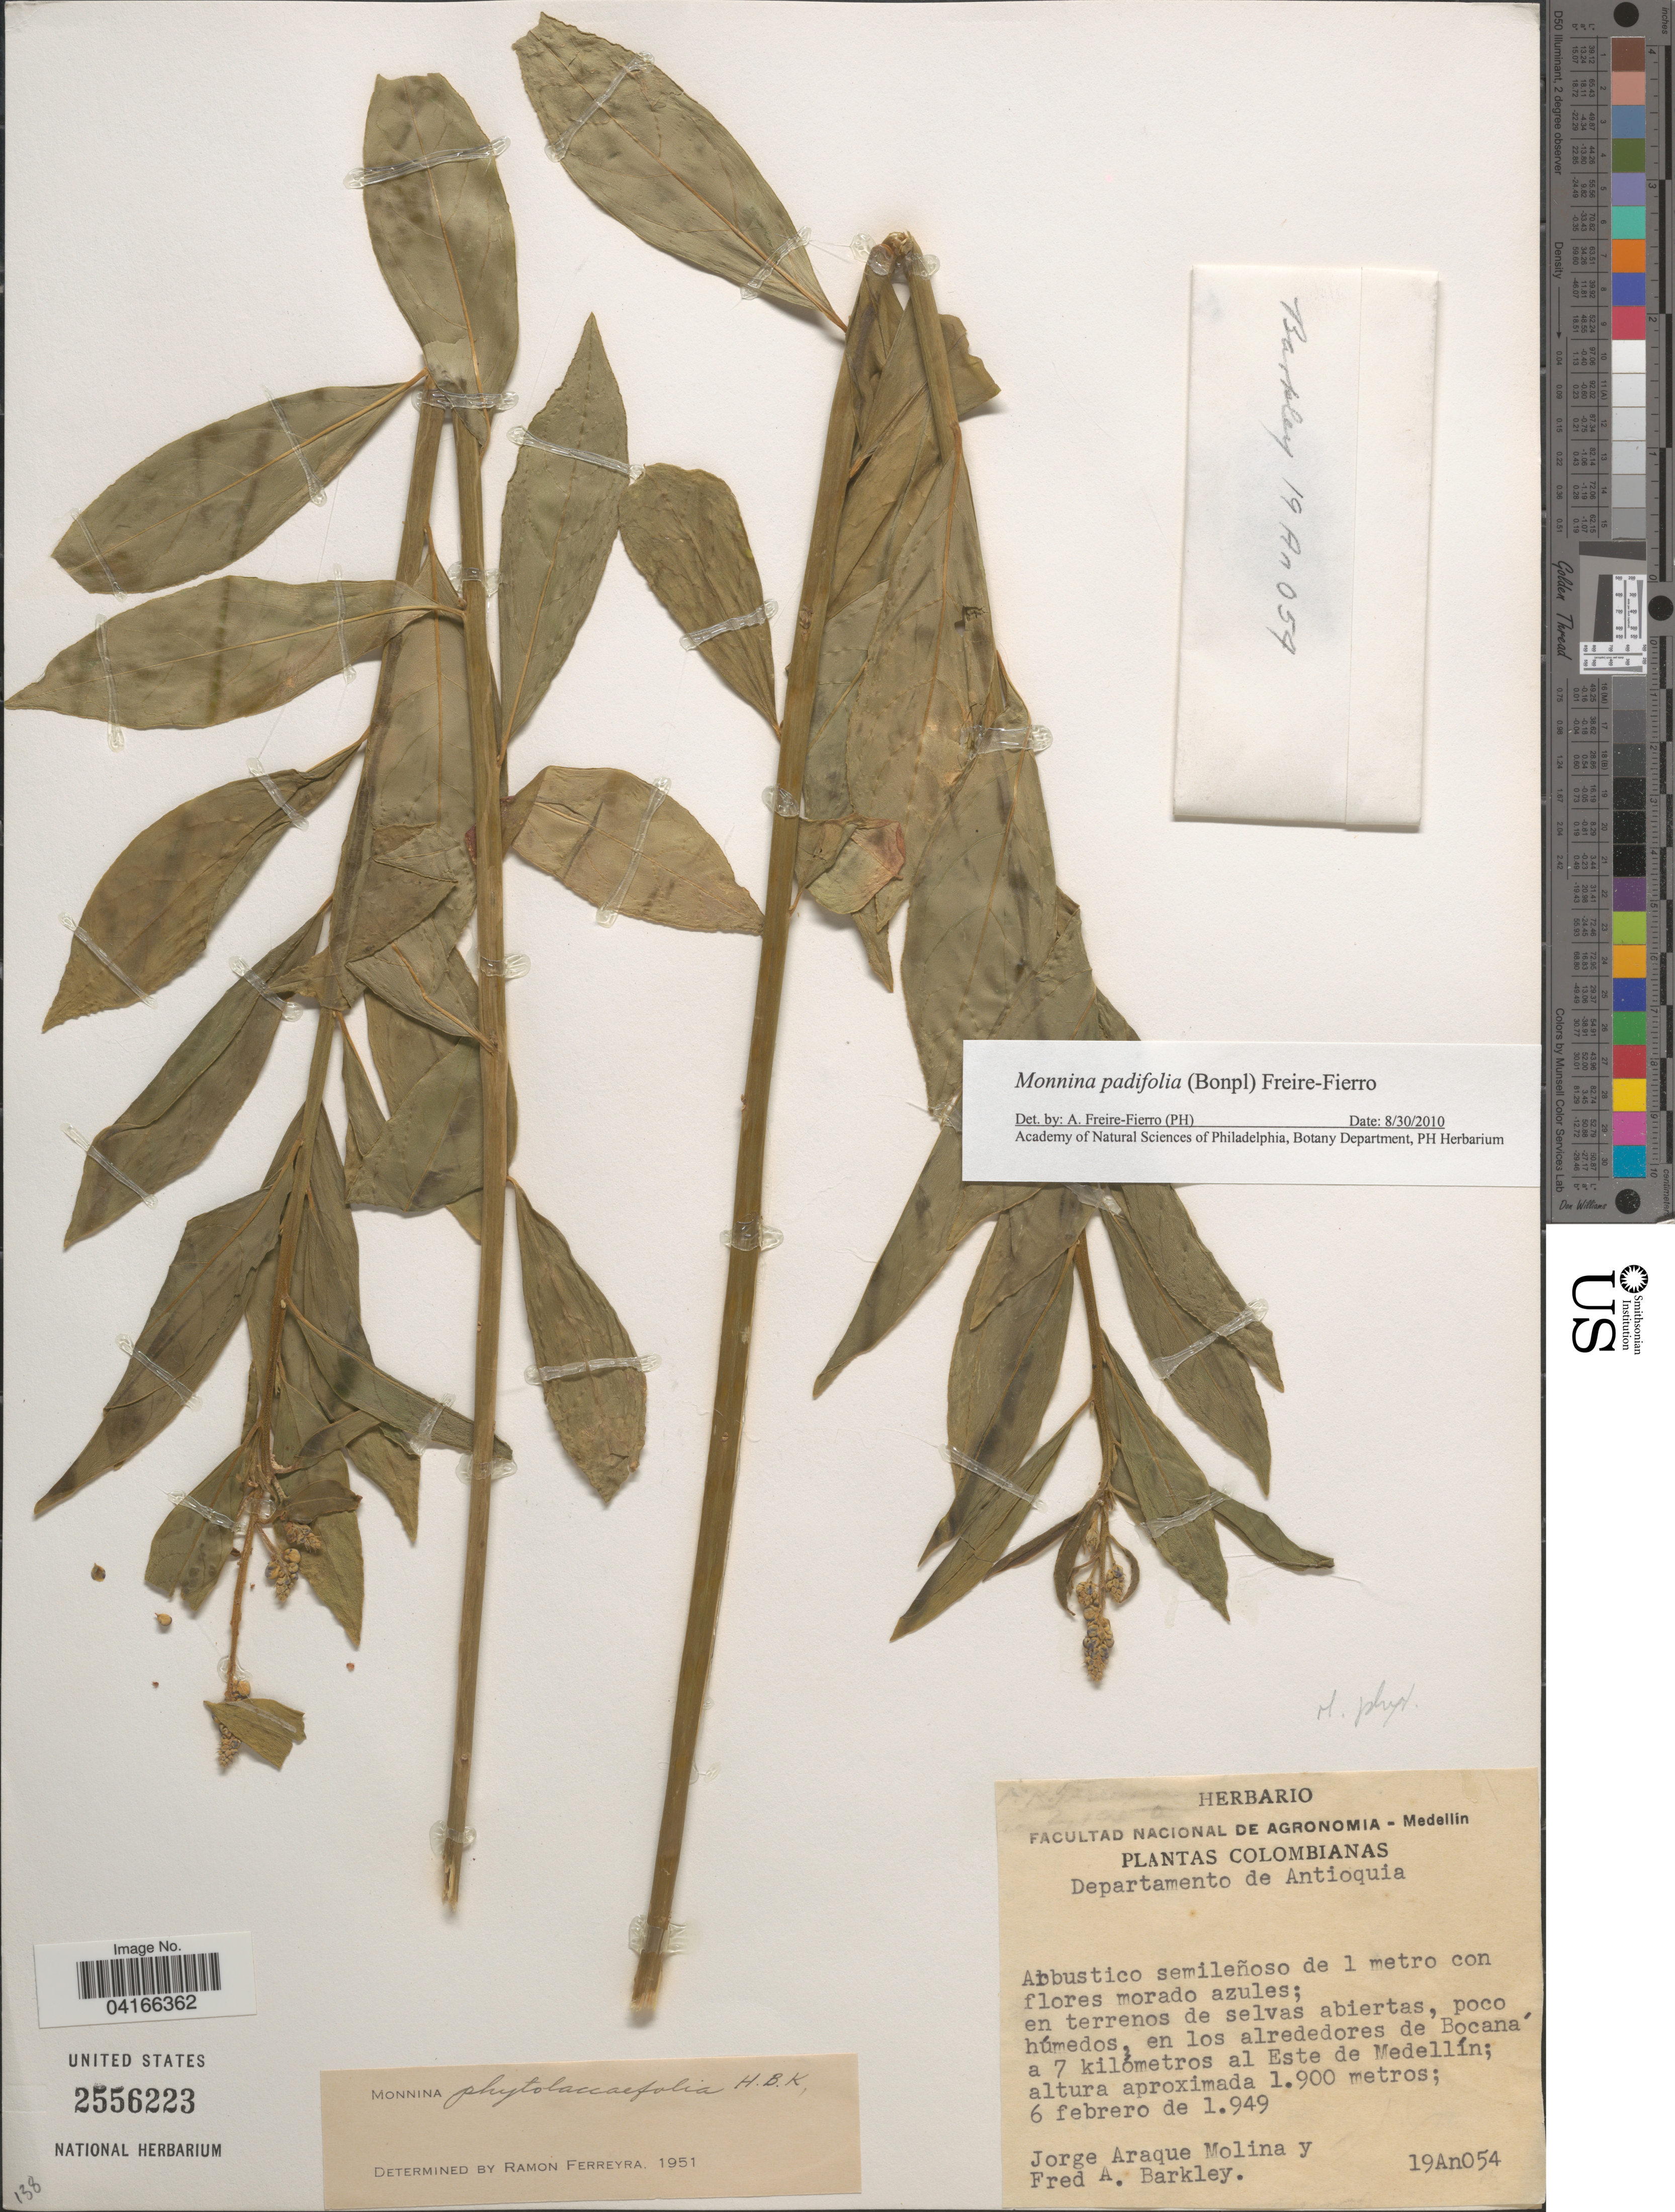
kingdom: Plantae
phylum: Tracheophyta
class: Magnoliopsida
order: Fabales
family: Polygalaceae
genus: Monnina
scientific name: Monnina padifolia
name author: (Bonpl.) Freire-Fierro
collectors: J. Araque Molina & F. A. Barkley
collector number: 19An054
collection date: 1949-02-06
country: Colombia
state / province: Antioquia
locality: Colombianas. Departamento de Antioquia. En terrenos de selvas abiertas, poco húmedos, en los alrededores de Bocaná a 7 kilometros al Este de Medellín.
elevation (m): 1900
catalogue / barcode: US 2556223